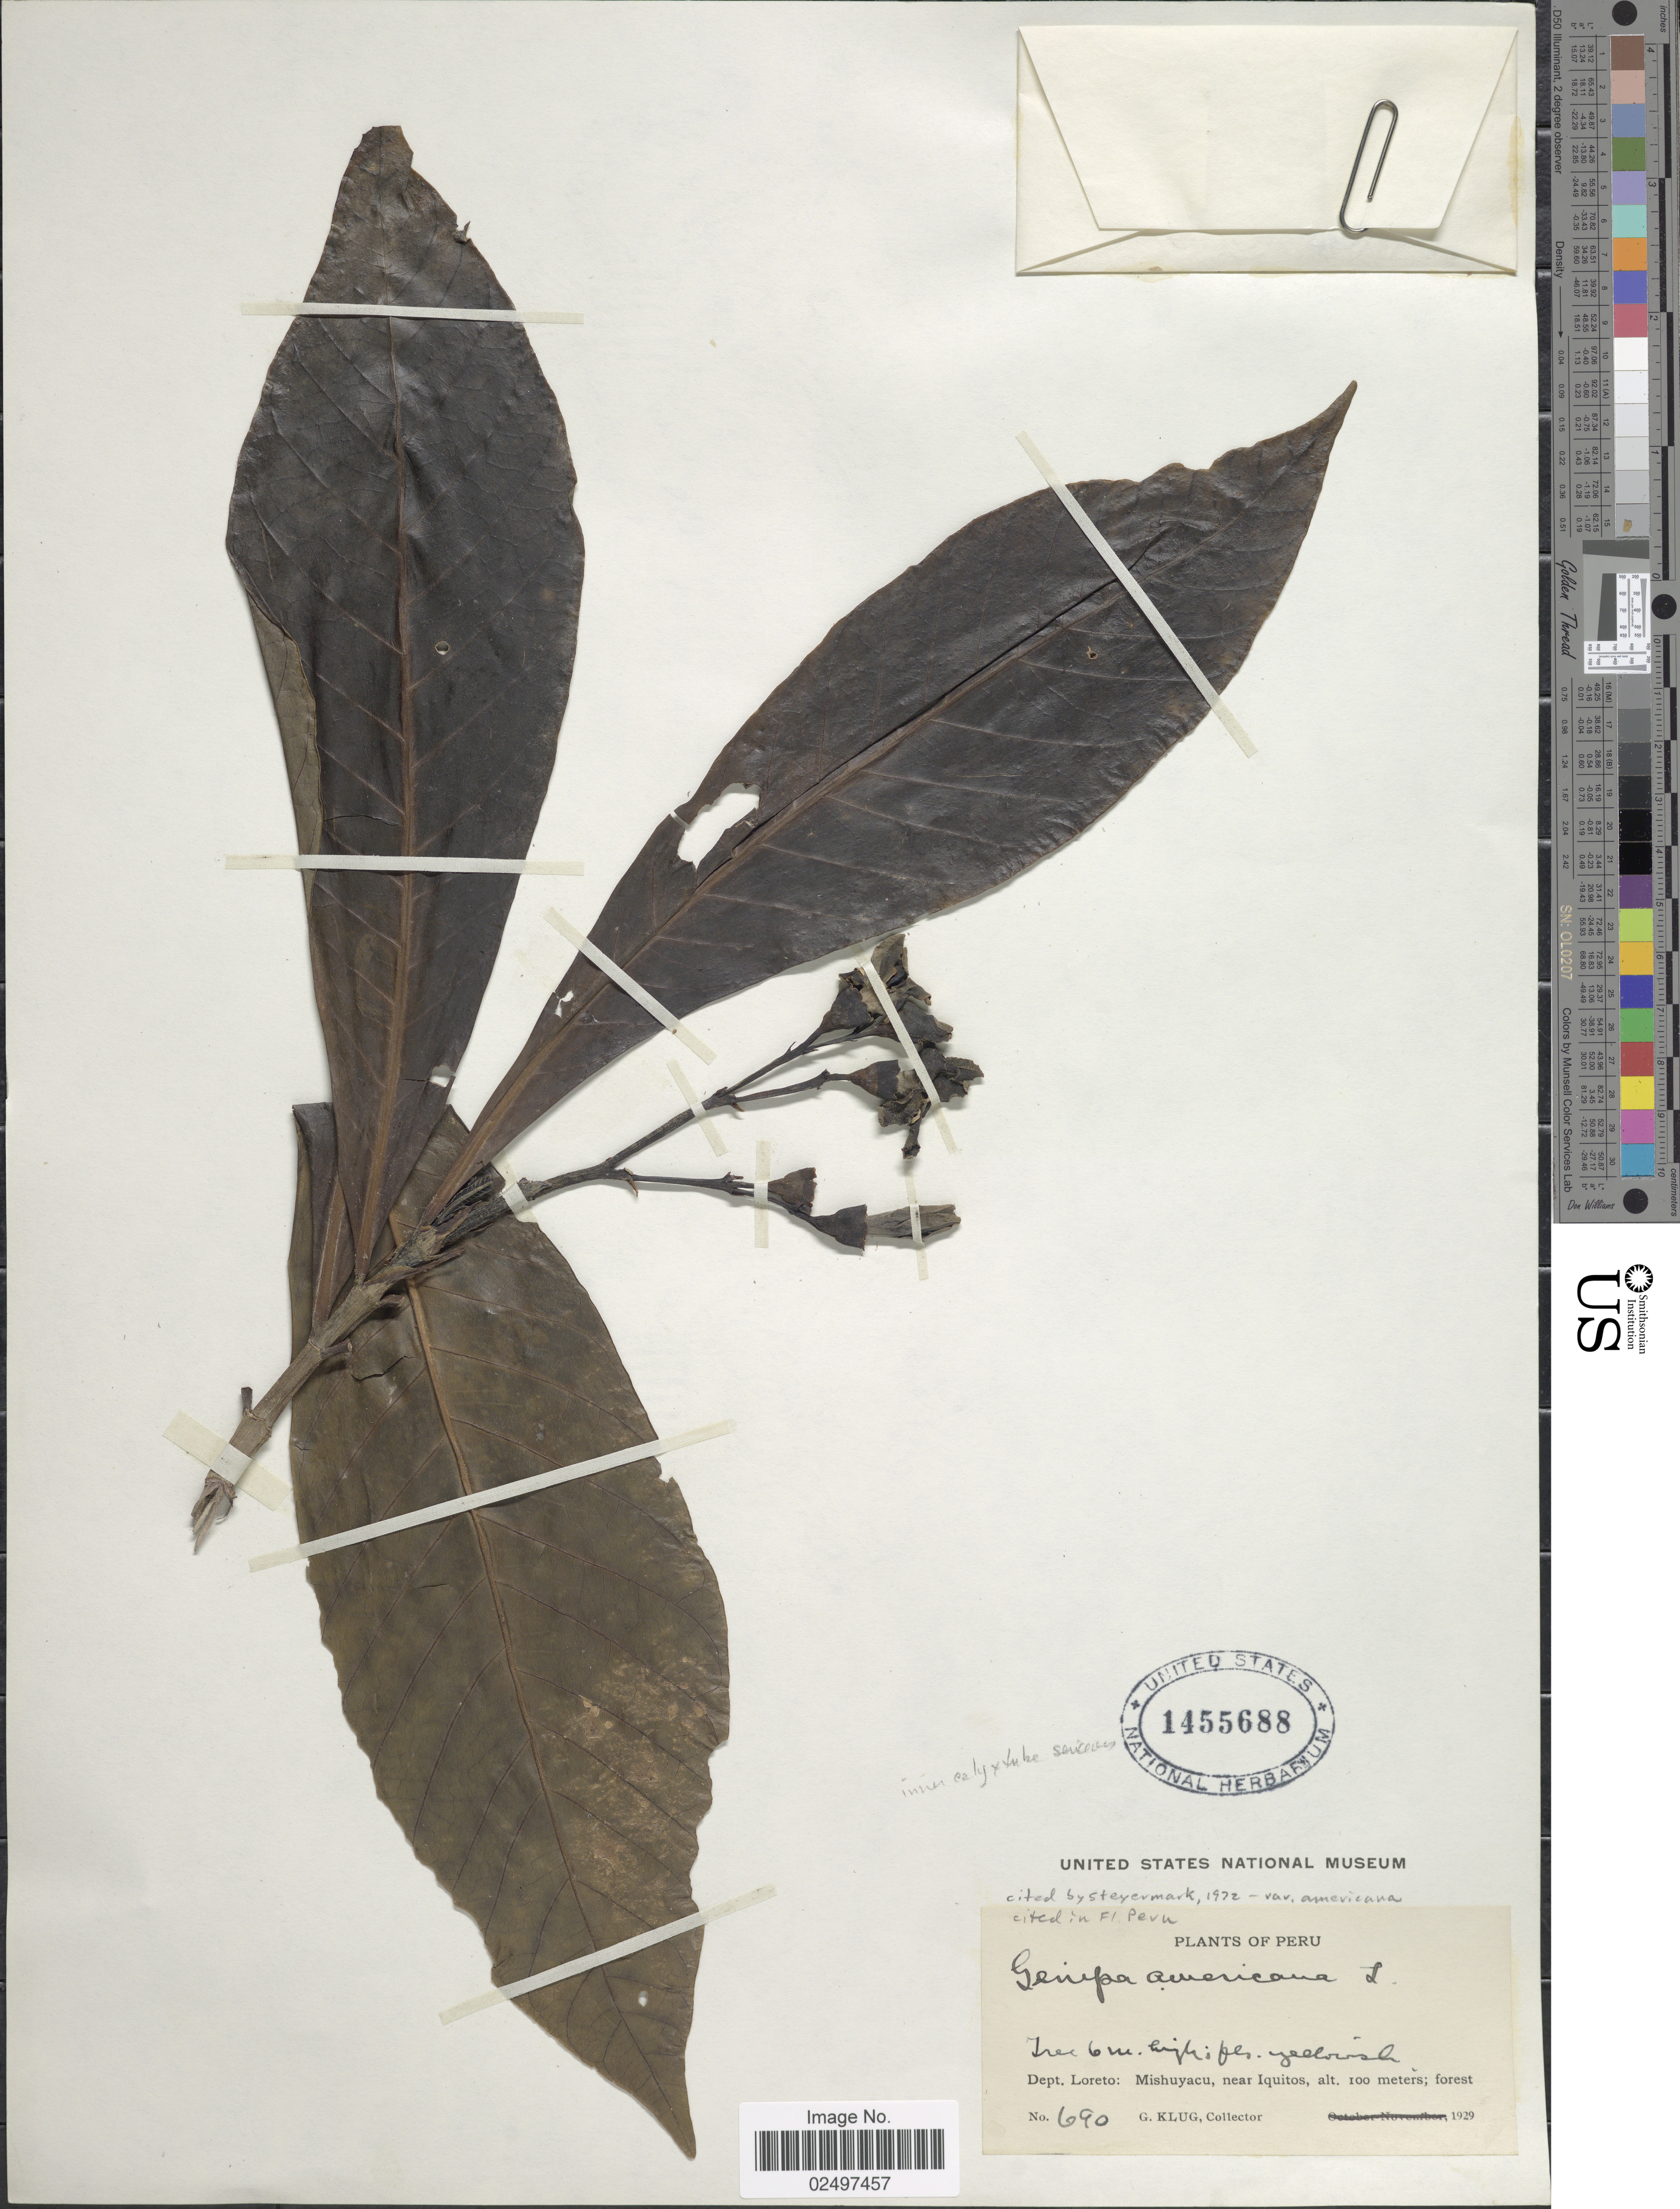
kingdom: Plantae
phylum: Tracheophyta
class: Magnoliopsida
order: Gentianales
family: Rubiaceae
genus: Genipa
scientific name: Genipa americana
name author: L.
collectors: G. Klug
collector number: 690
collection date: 1929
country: Peru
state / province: Loreto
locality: Dept. Loreto: Mishuyacu, near Iquitos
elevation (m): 100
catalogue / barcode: US 1455688